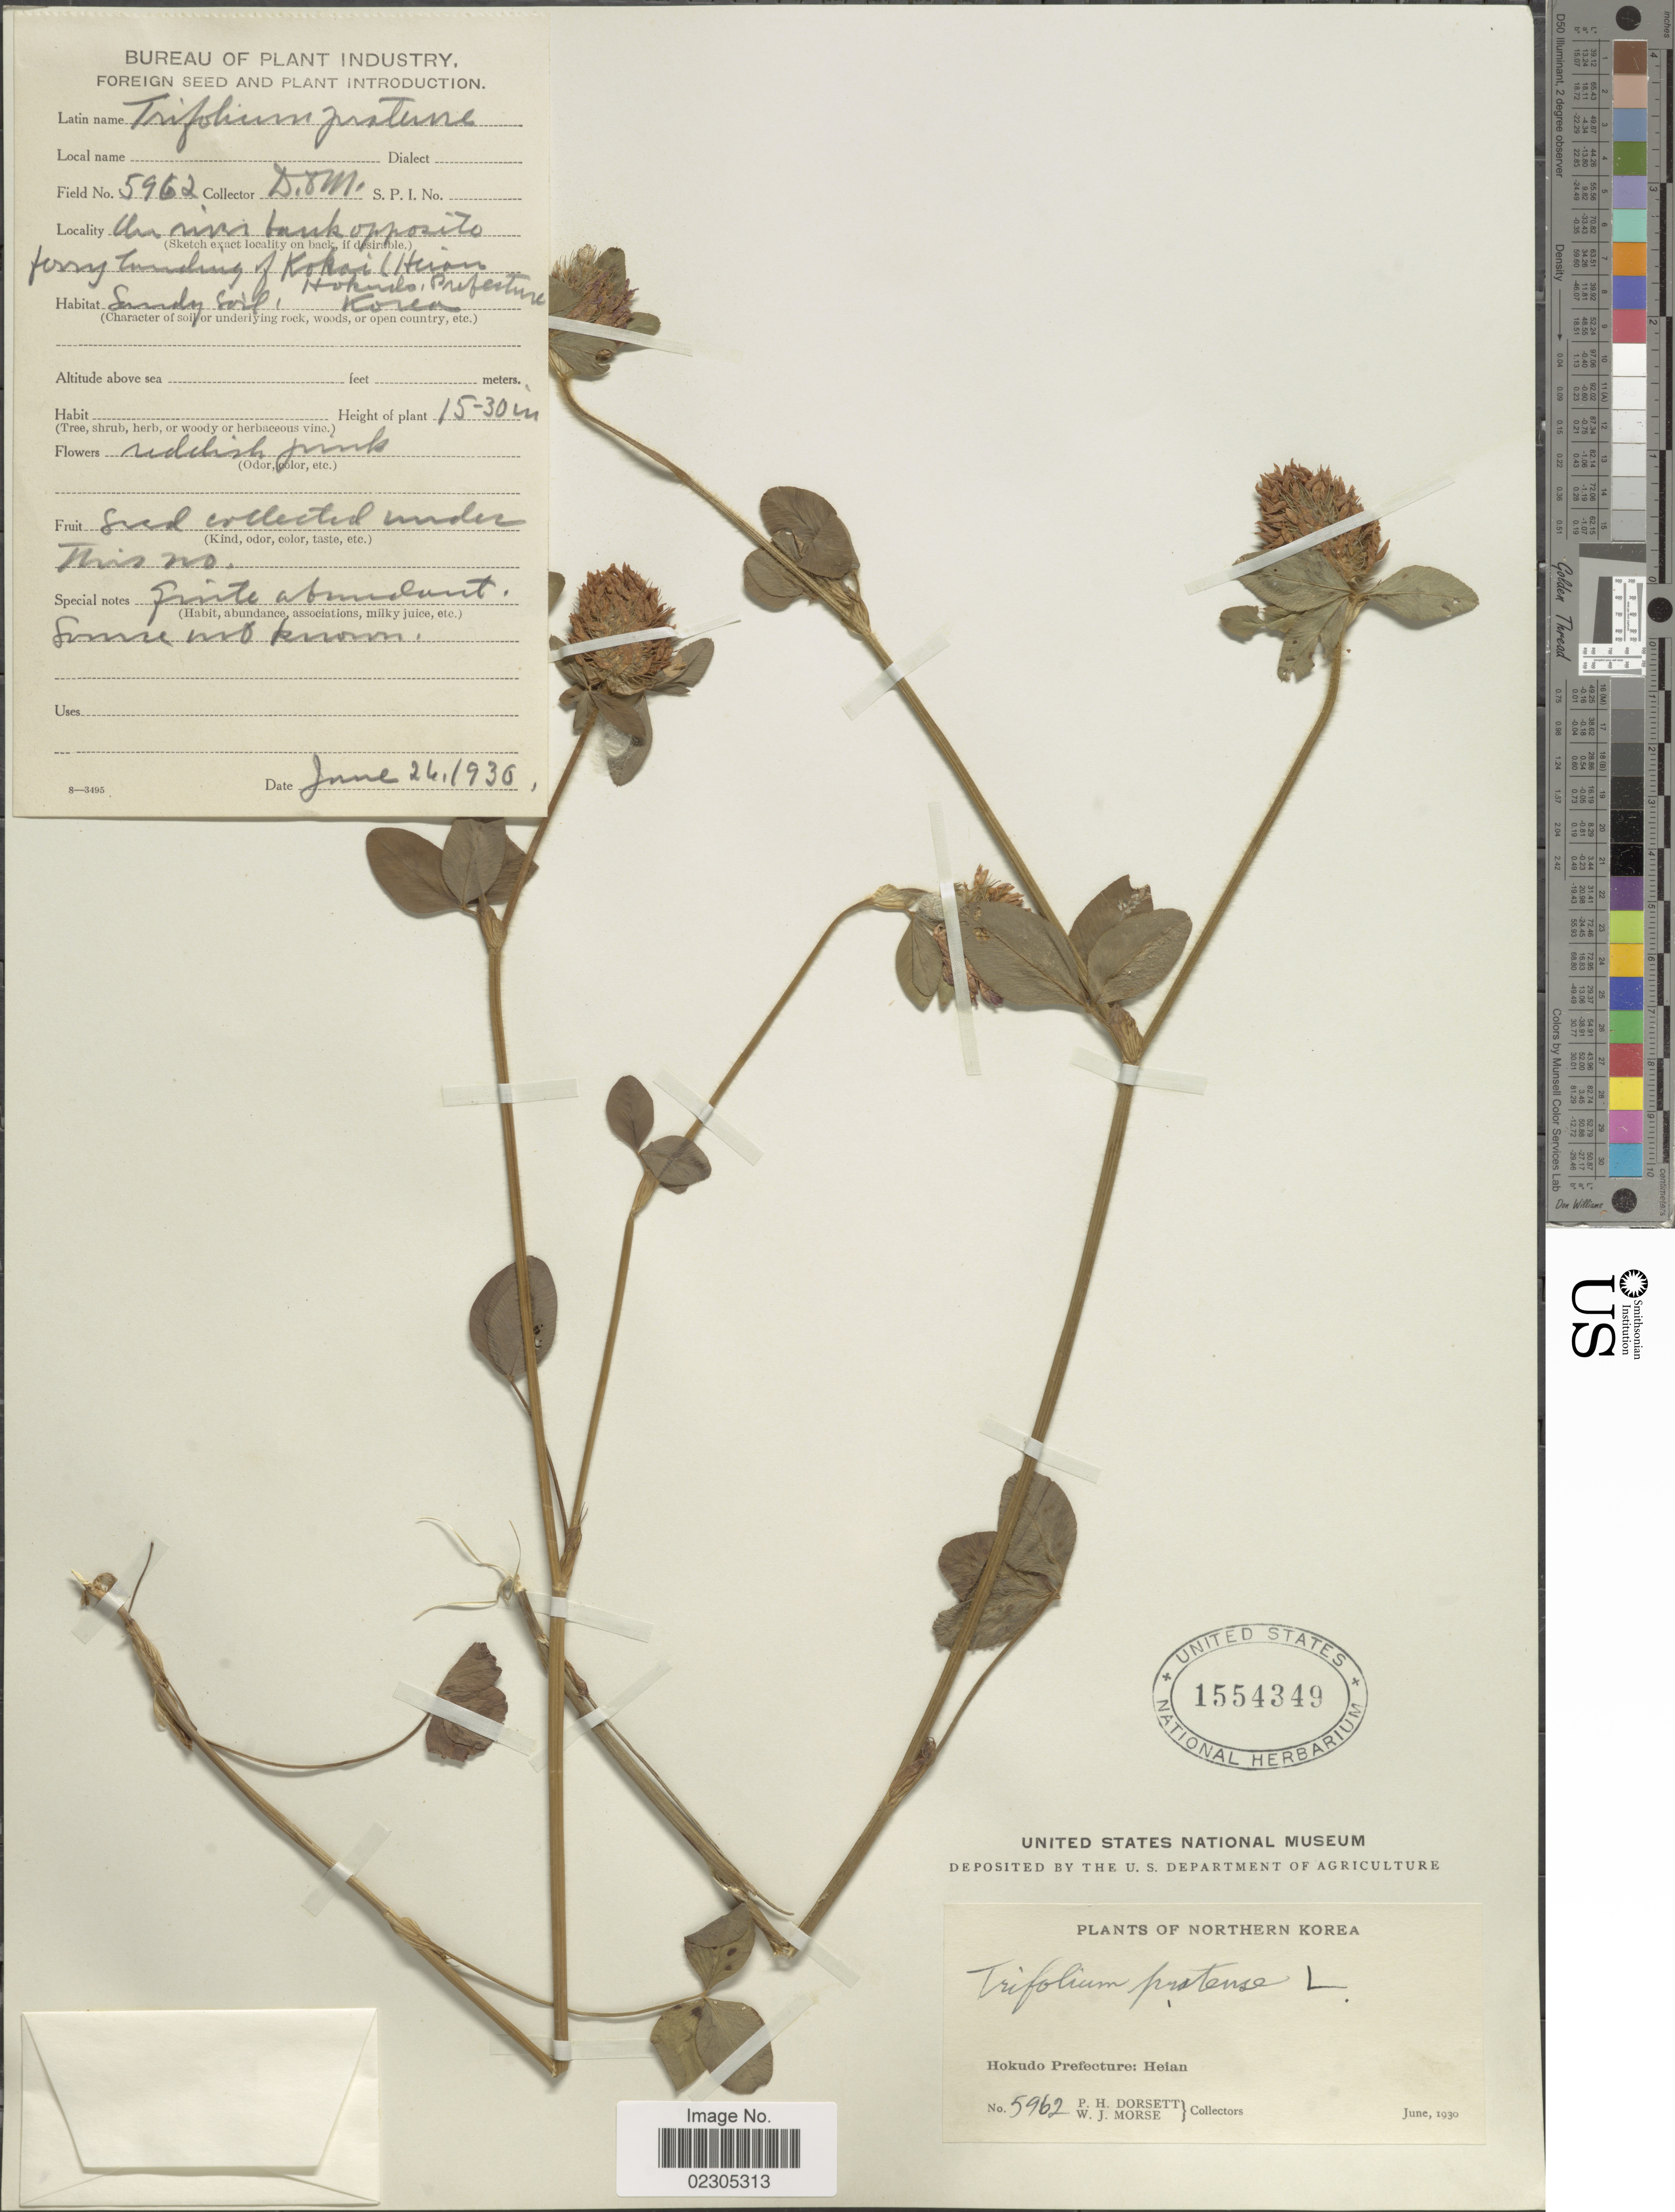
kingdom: Plantae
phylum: Tracheophyta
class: Magnoliopsida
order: Fabales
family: Fabaceae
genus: Trifolium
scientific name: Trifolium pratense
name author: L.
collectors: P. H. Dorsett & W. J. Morse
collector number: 5962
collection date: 1930-06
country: North Korea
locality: Hokudo Prefecture: Heian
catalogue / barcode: US 1554349